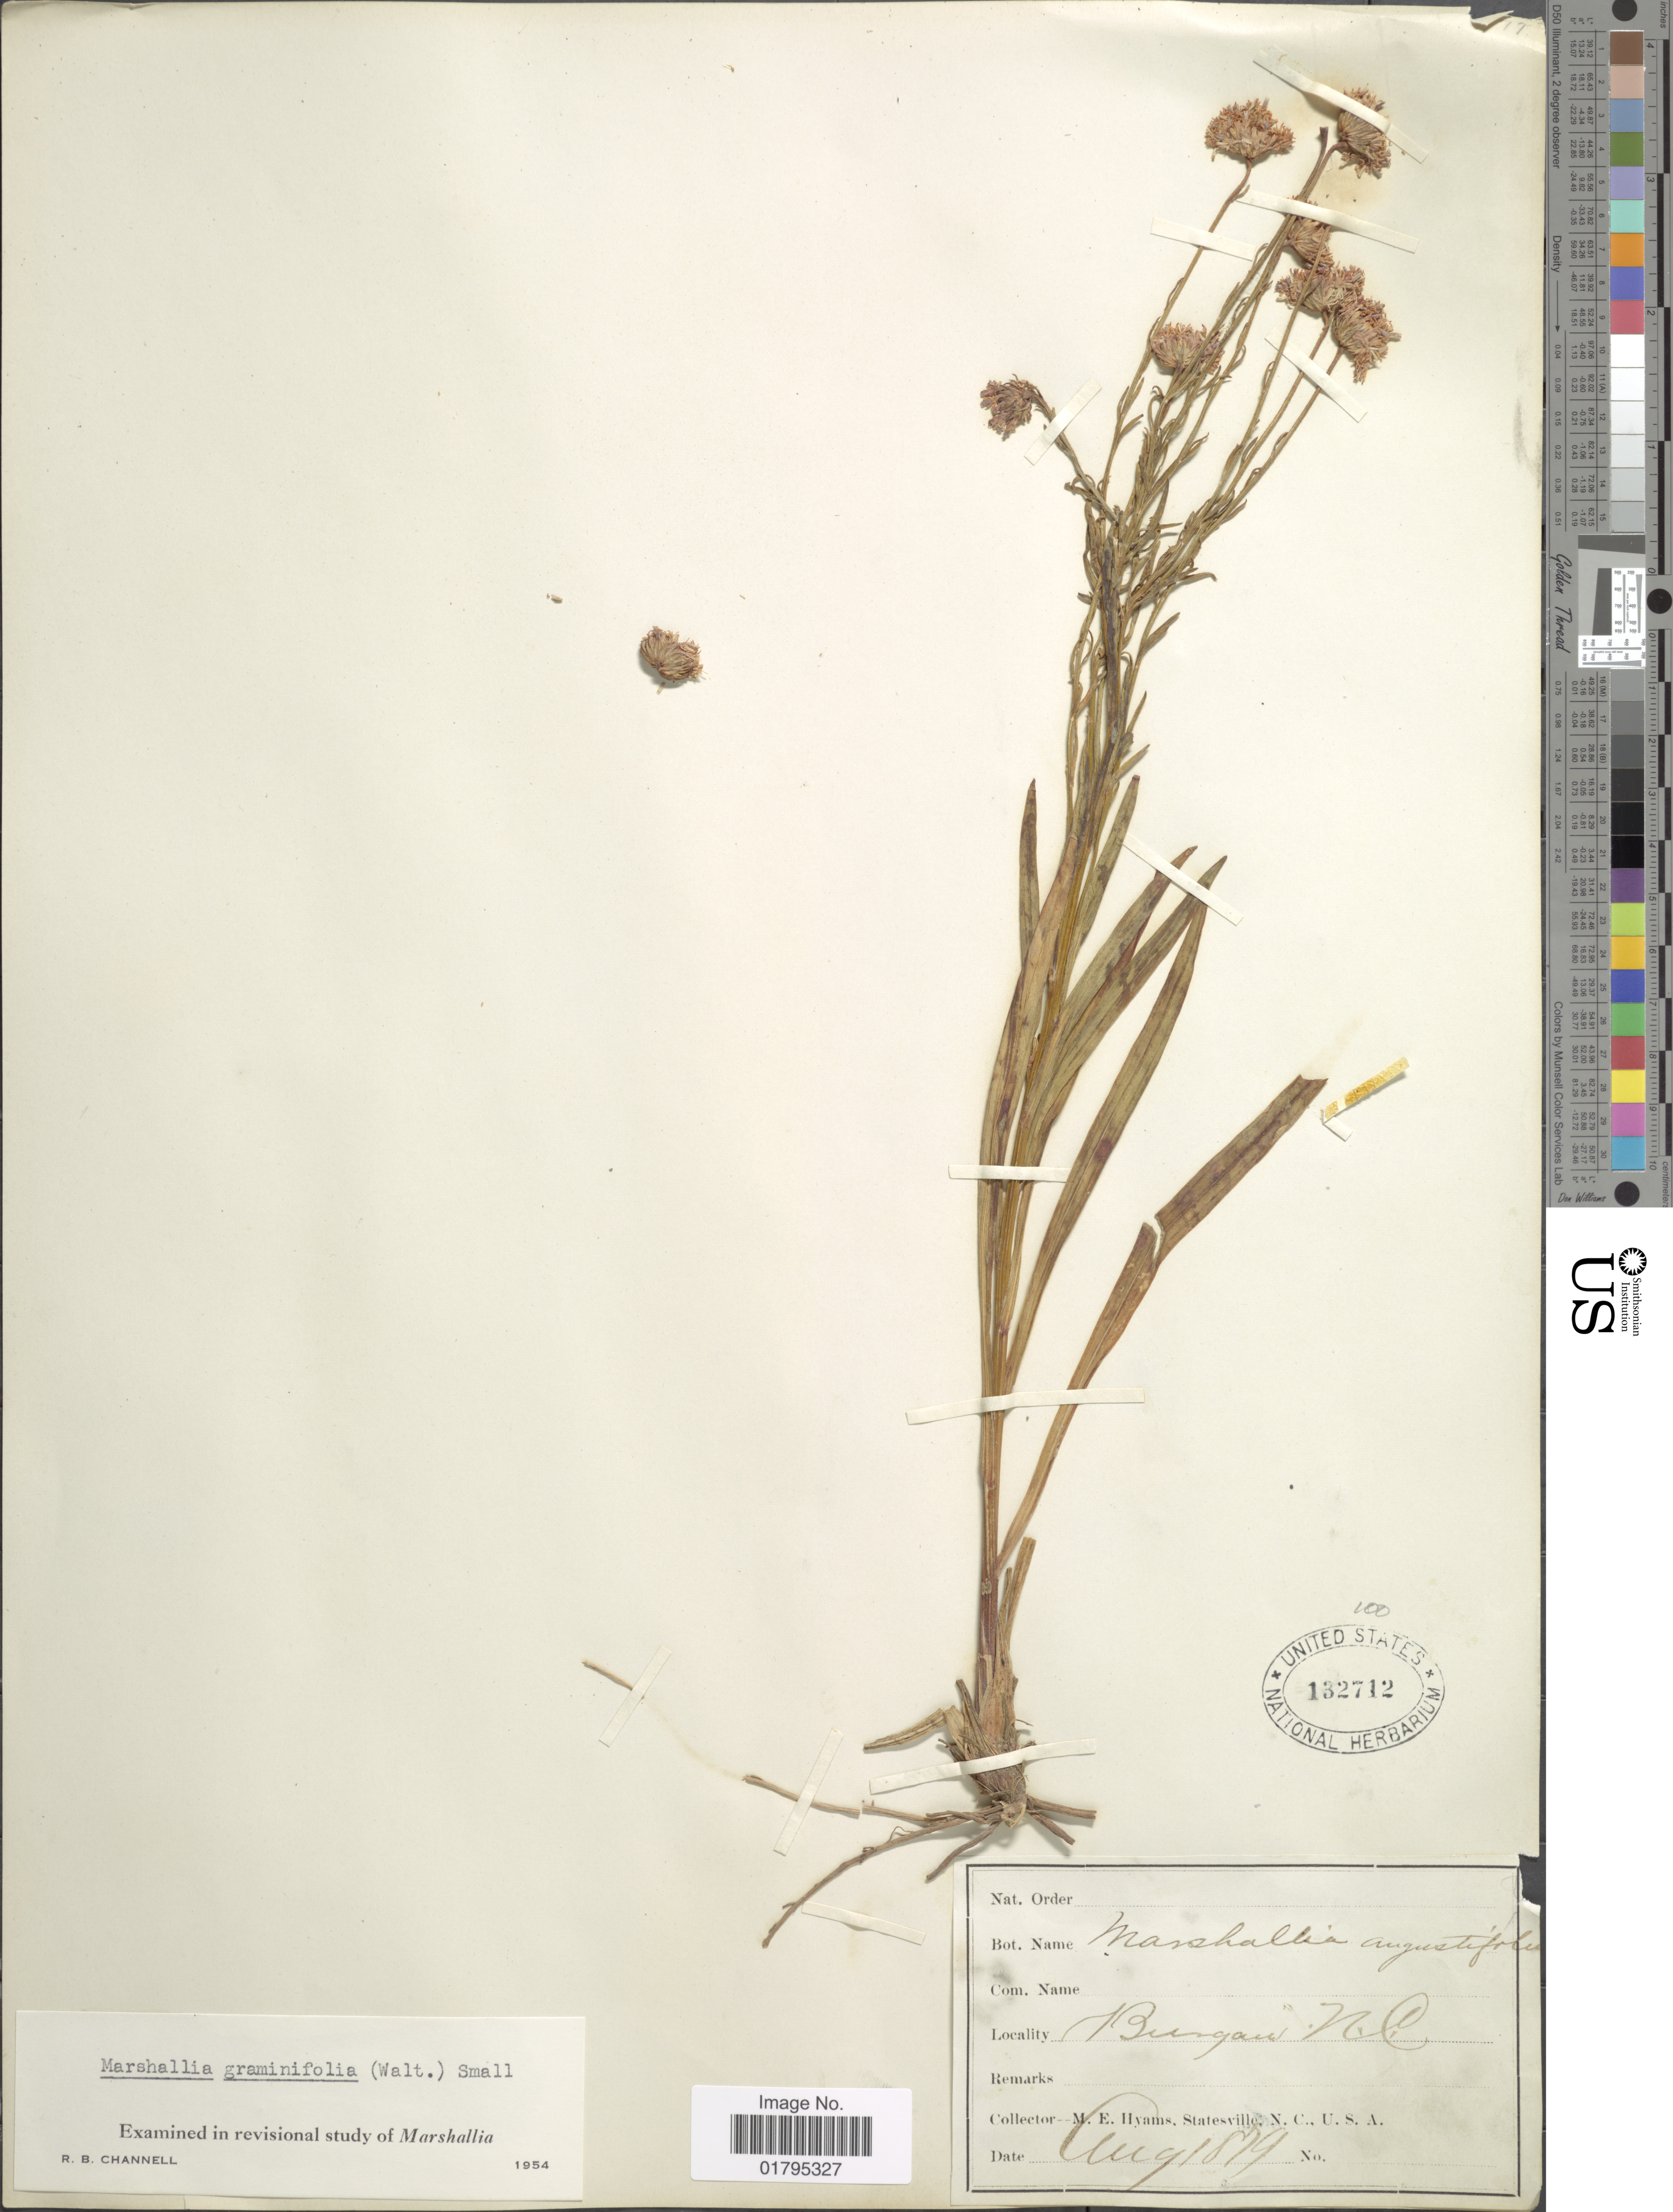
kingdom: Plantae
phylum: Tracheophyta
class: Magnoliopsida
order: Asterales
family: Asteraceae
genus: Marshallia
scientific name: Marshallia graminifolia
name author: (Walter) Small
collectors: M. E. Hyams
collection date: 1879-08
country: United States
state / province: North Carolina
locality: Burgaw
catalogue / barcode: US 132712